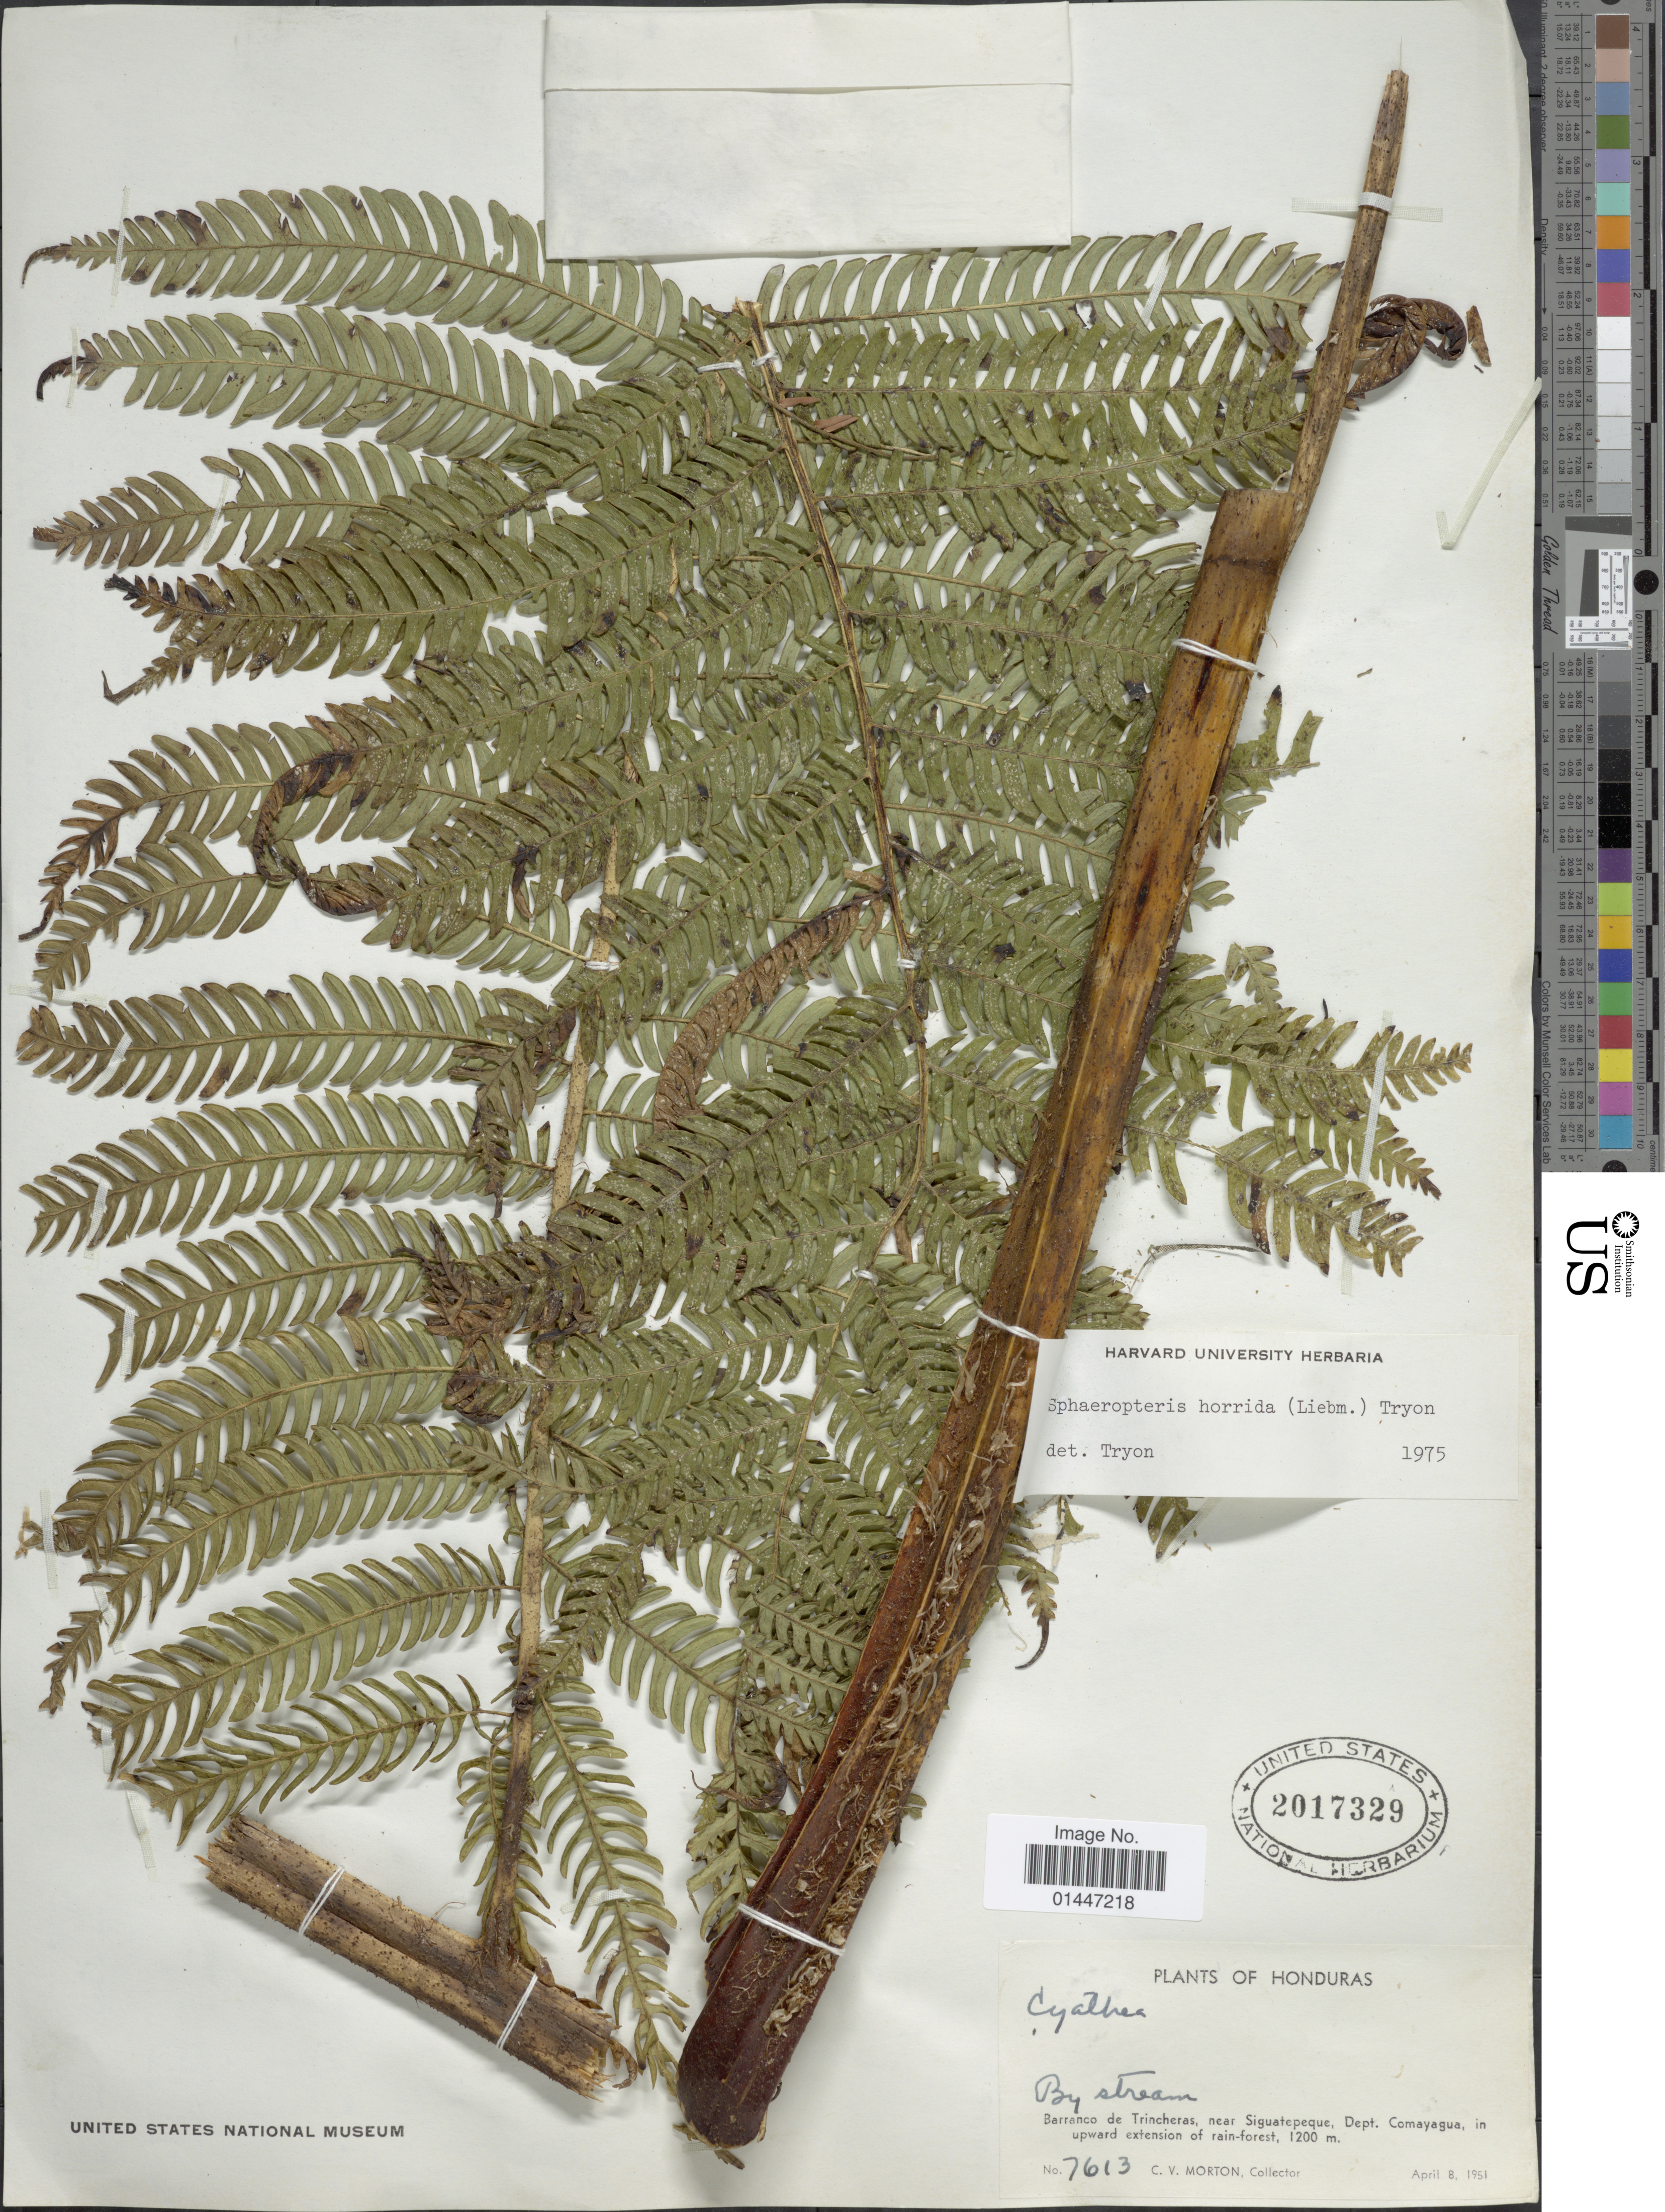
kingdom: Plantae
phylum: Tracheophyta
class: Polypodiopsida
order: Cyatheales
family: Cyatheaceae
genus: Sphaeropteris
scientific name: Sphaeropteris horrida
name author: (Liebm.) R.M. Tryon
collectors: C. V. Morton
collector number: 7613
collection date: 1951-04-08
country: Honduras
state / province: Comayagua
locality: Barranco de Trincheras, near Siquatepeque, Dept. Comayagua, in upward extension of rain-forest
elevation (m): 1200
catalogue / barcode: US 2017329